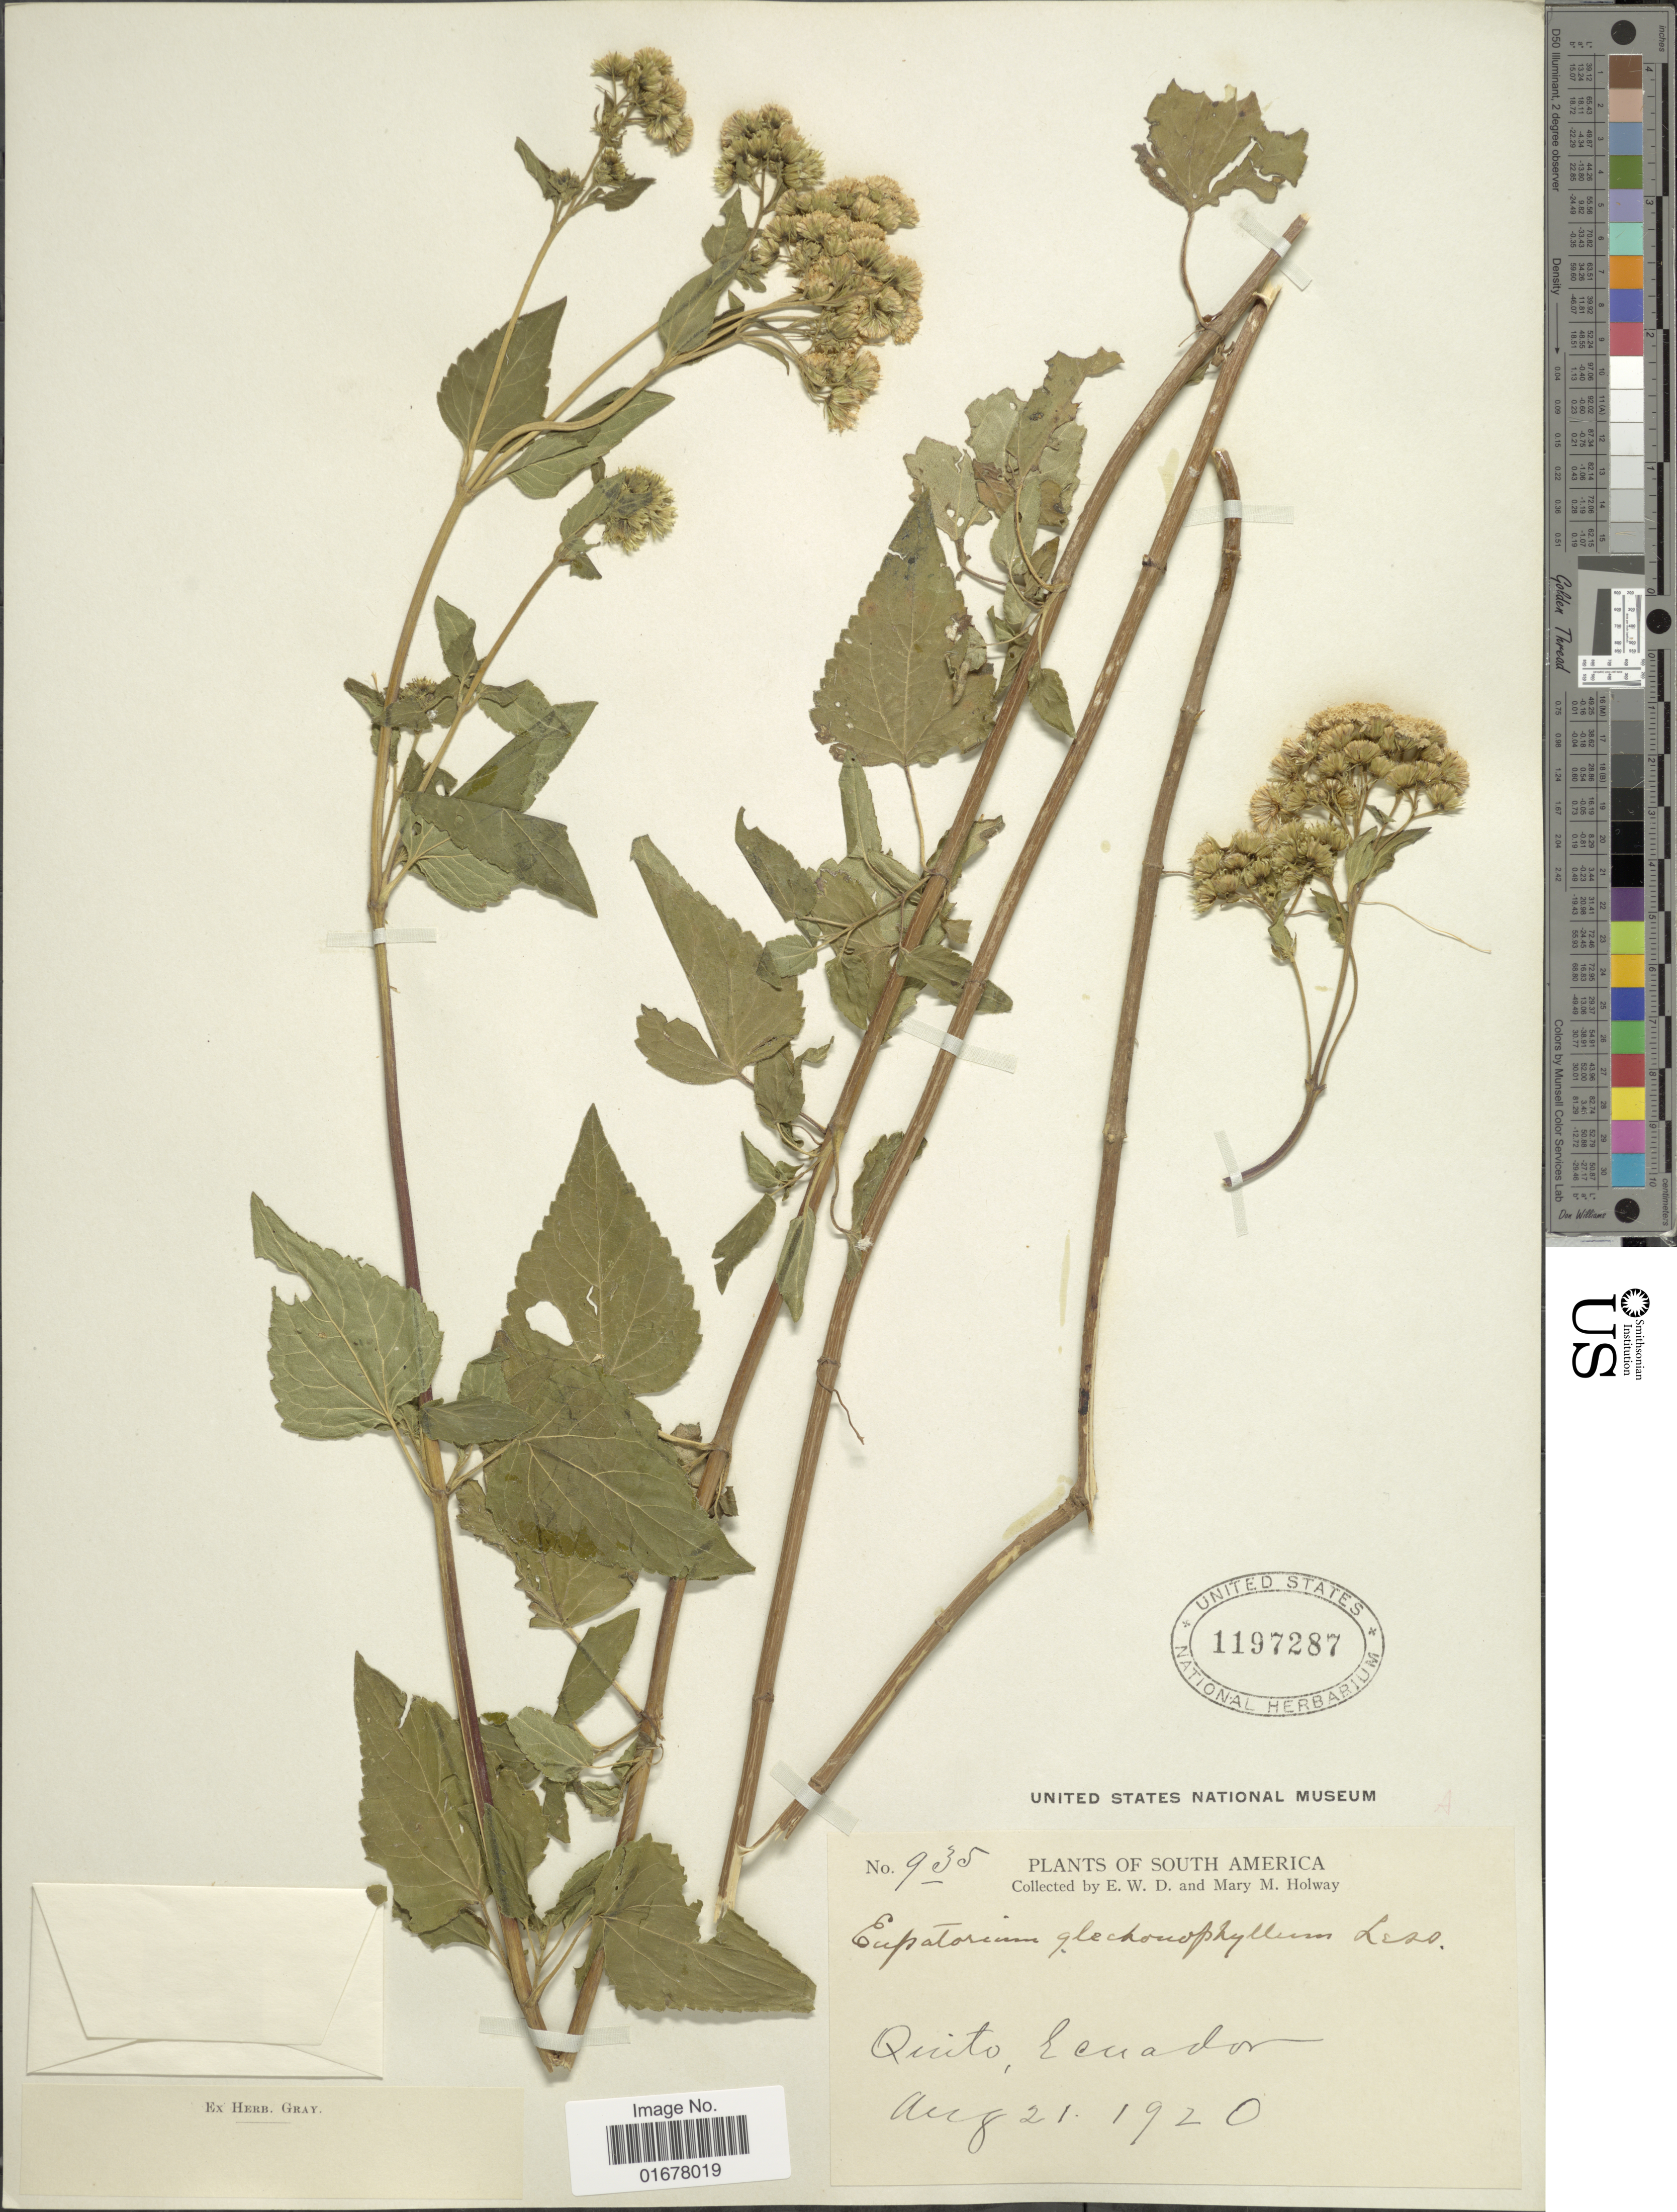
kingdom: Plantae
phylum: Tracheophyta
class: Magnoliopsida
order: Asterales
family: Asteraceae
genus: Ageratina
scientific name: Ageratina pseudochilca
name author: (Benth.) R.M. King & H. Rob.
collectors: E. W. D. Holway & M. M. Holway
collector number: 935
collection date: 1920-08-21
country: Ecuador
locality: Quito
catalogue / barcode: US 1197287